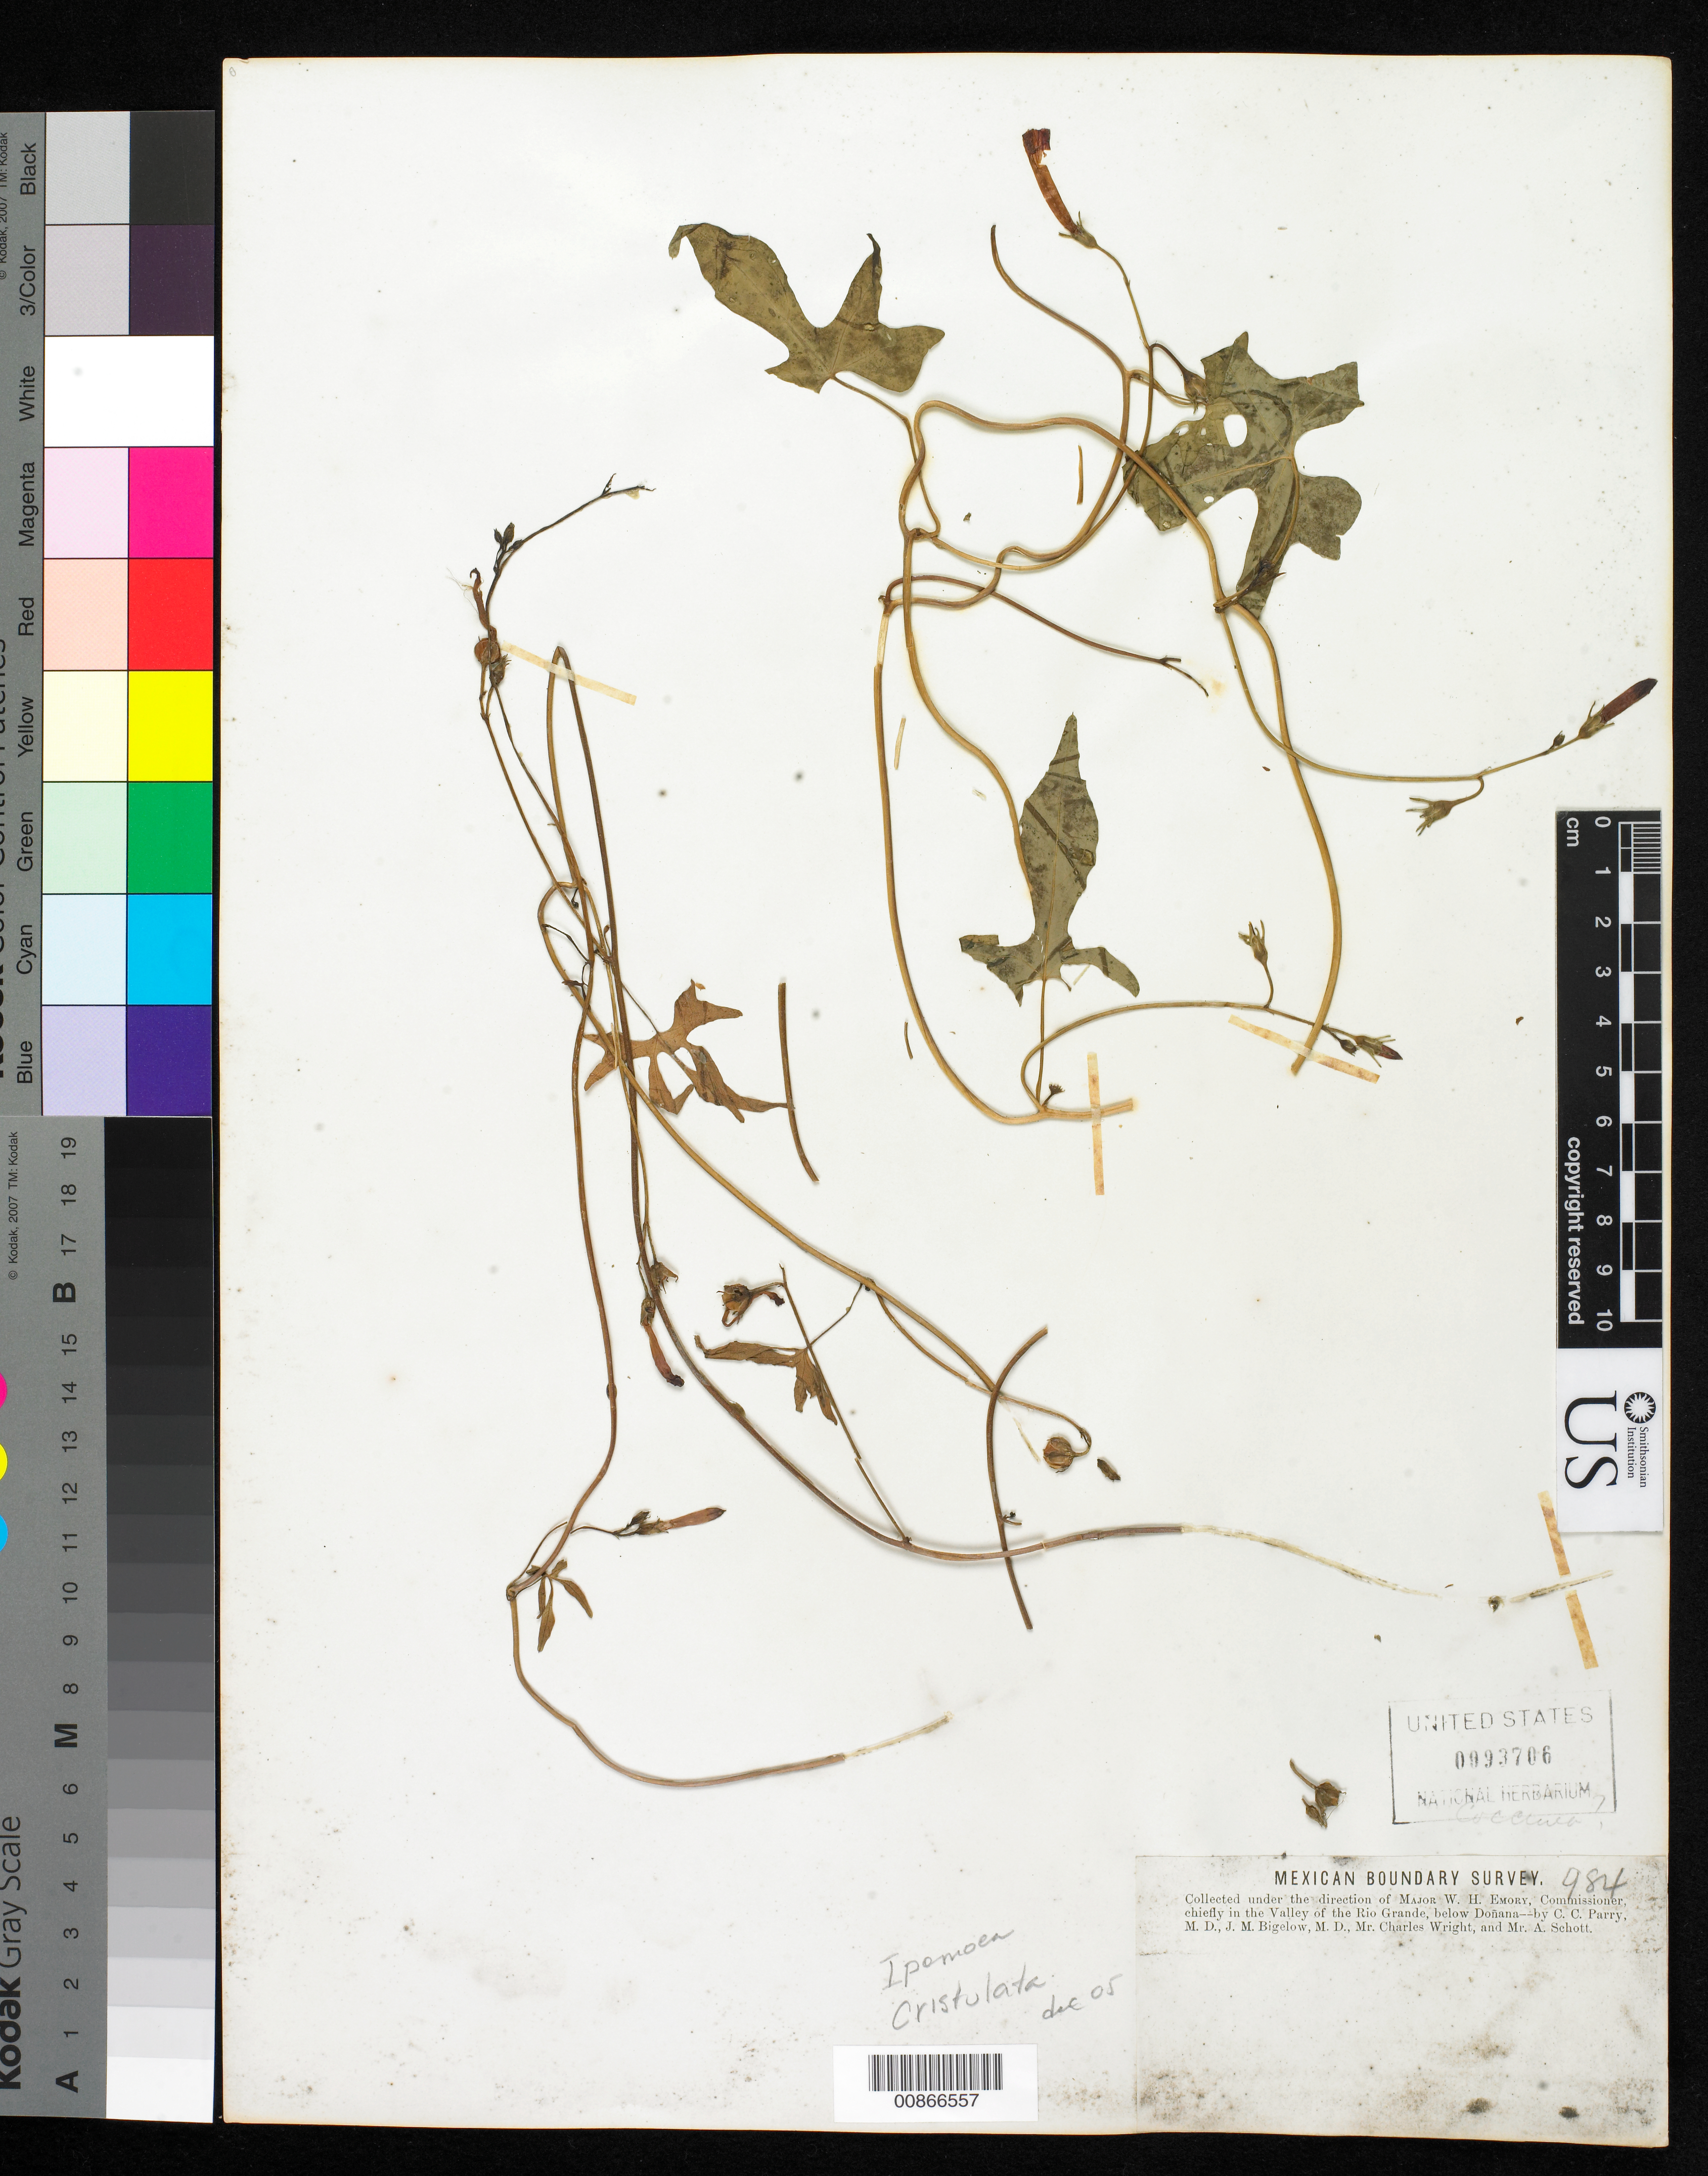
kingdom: Plantae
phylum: Tracheophyta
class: Magnoliopsida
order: Solanales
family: Convolvulaceae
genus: Ipomoea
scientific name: Ipomoea cristulata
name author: Hallier f.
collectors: C. C. Parry, J. M. Bigelow, C. Wright & A. C. V. Schott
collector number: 984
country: United States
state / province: New Mexico / Texas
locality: Valley of the Rio Grande, below Doñana.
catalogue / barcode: US 93706